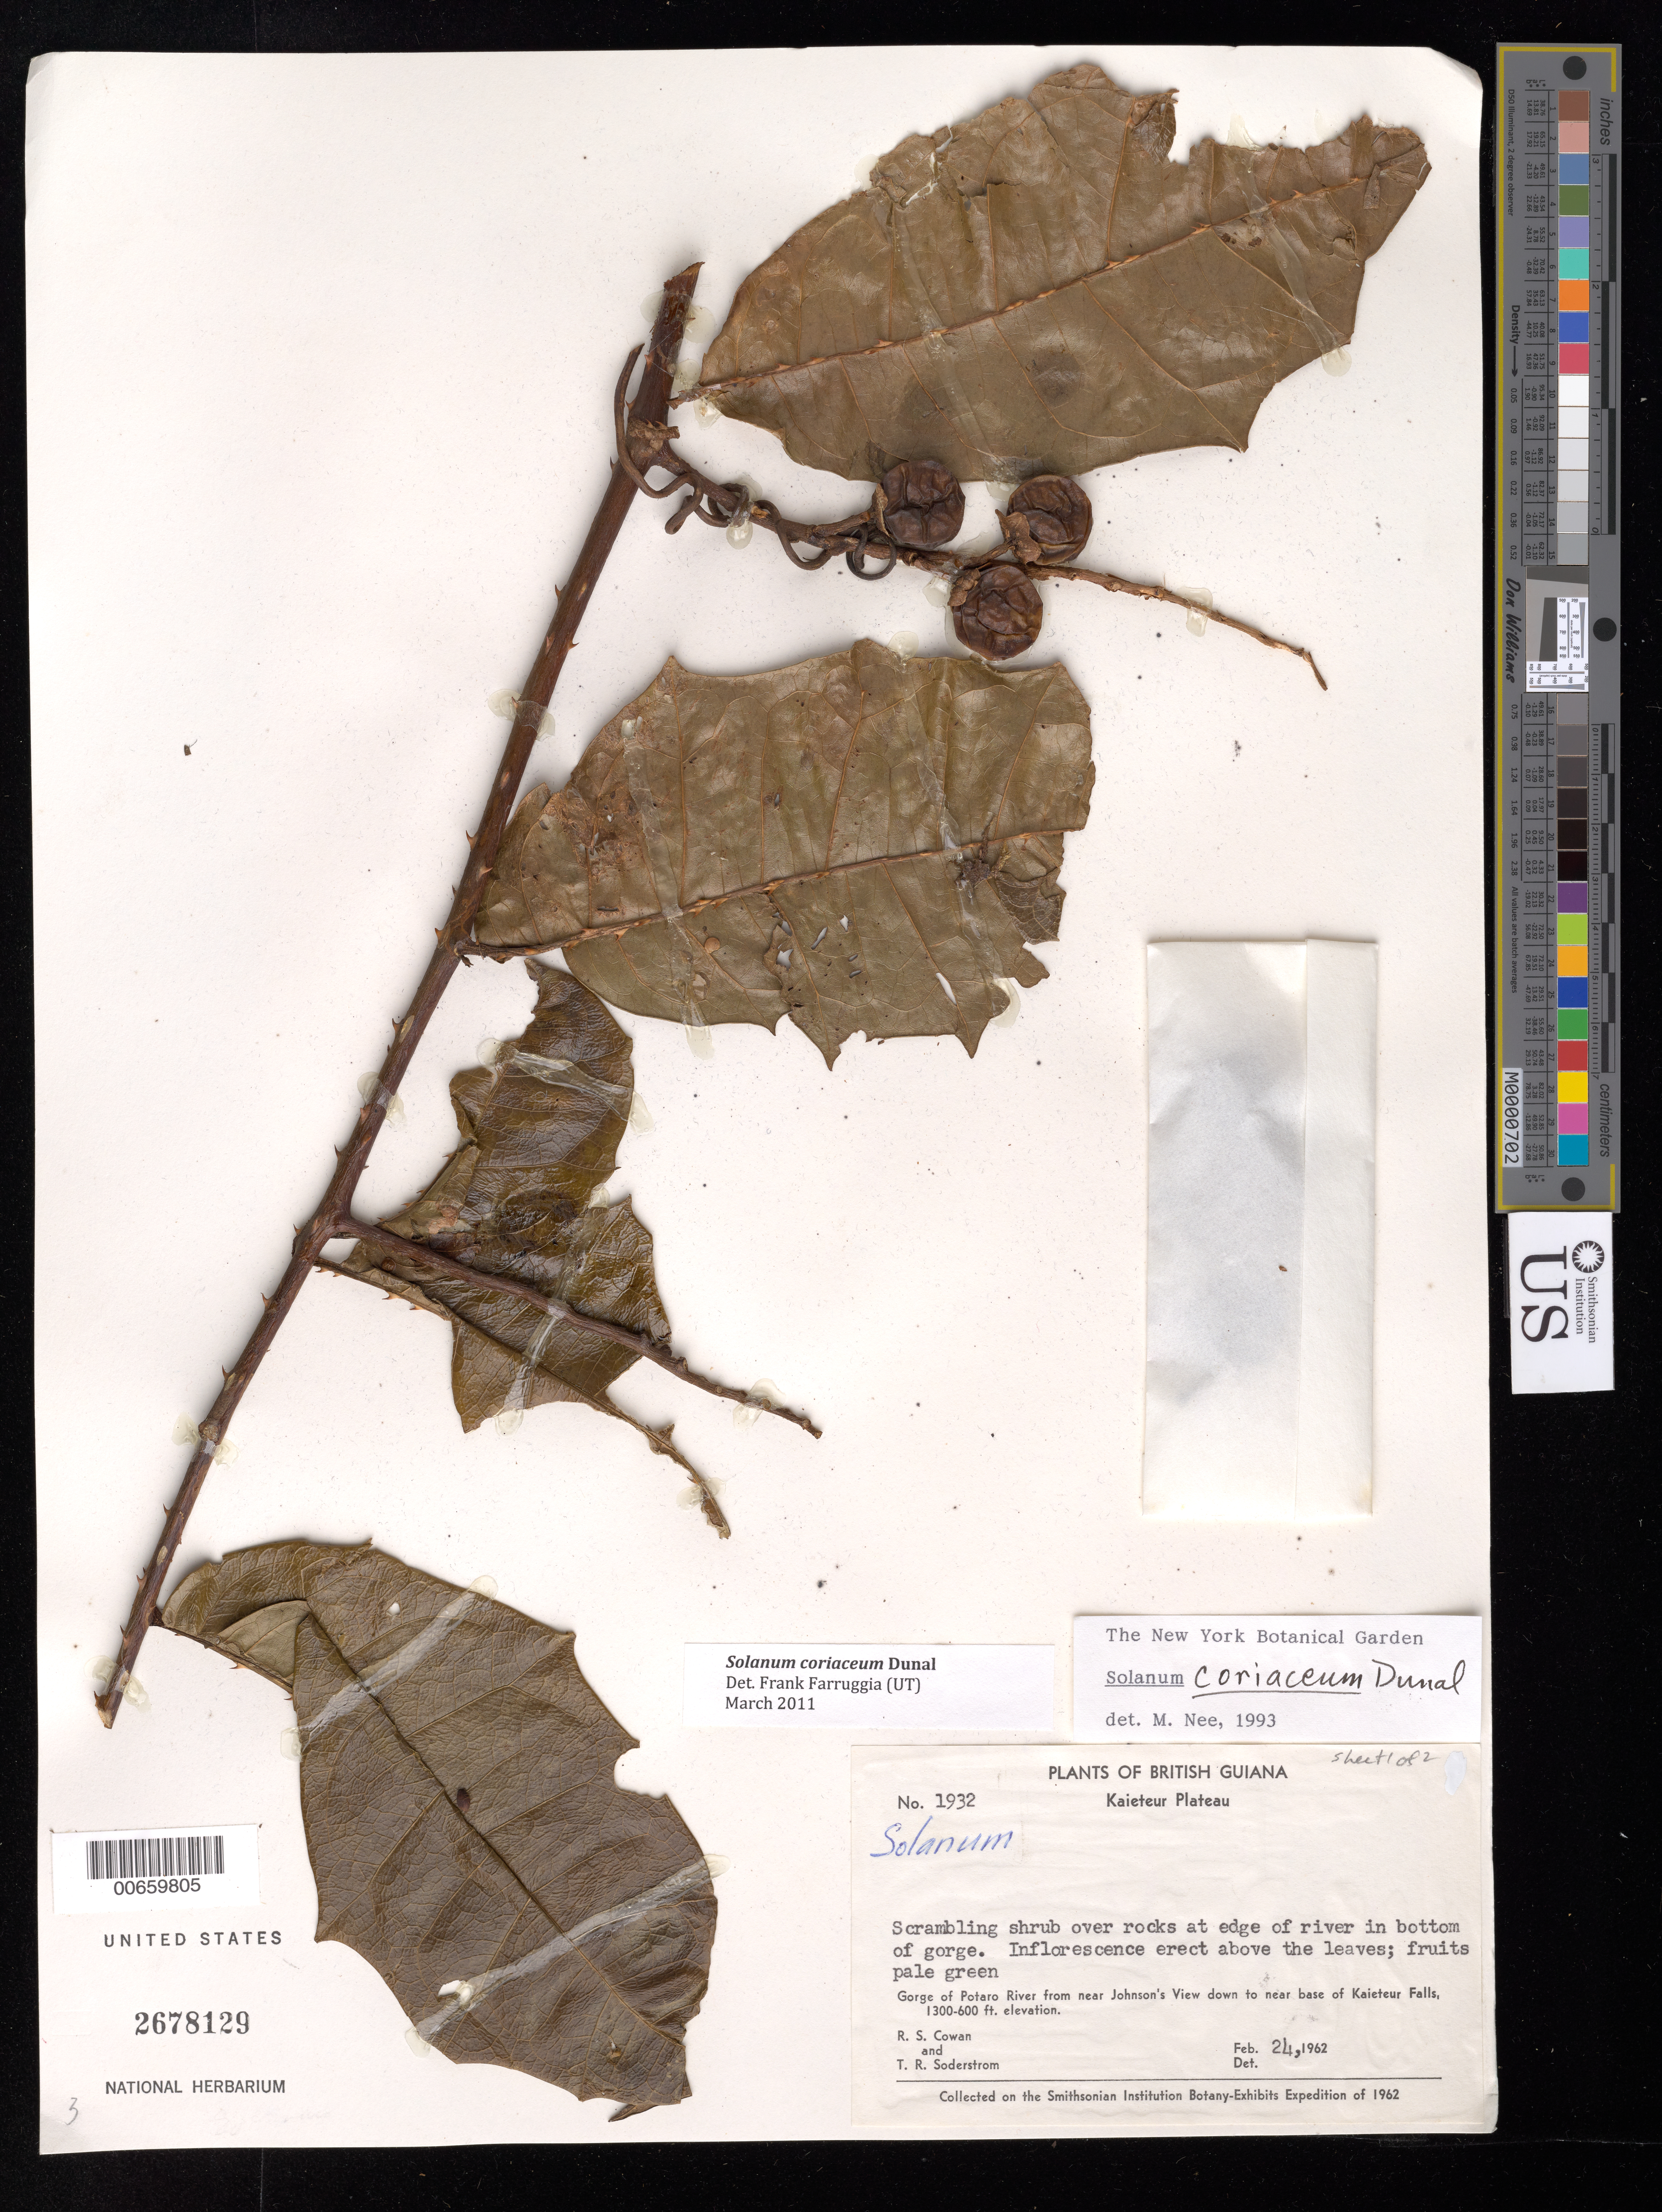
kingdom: Plantae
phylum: Tracheophyta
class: Magnoliopsida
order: Solanales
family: Solanaceae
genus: Solanum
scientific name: Solanum coriaceum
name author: Dunal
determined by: Nee, Michael H.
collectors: R. S. Cowan & T. R. Soderstrom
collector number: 1932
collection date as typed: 2 Feb 1962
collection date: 1962-02-02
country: Guyana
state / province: Potaro-Siparuni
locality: Kaieteur Plateau: Kaieteur Falls, Potaro Gorge from Johnson's View to near base of Falls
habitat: Rocks at edge of river, bottom of gorge.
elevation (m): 182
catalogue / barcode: US 2678129